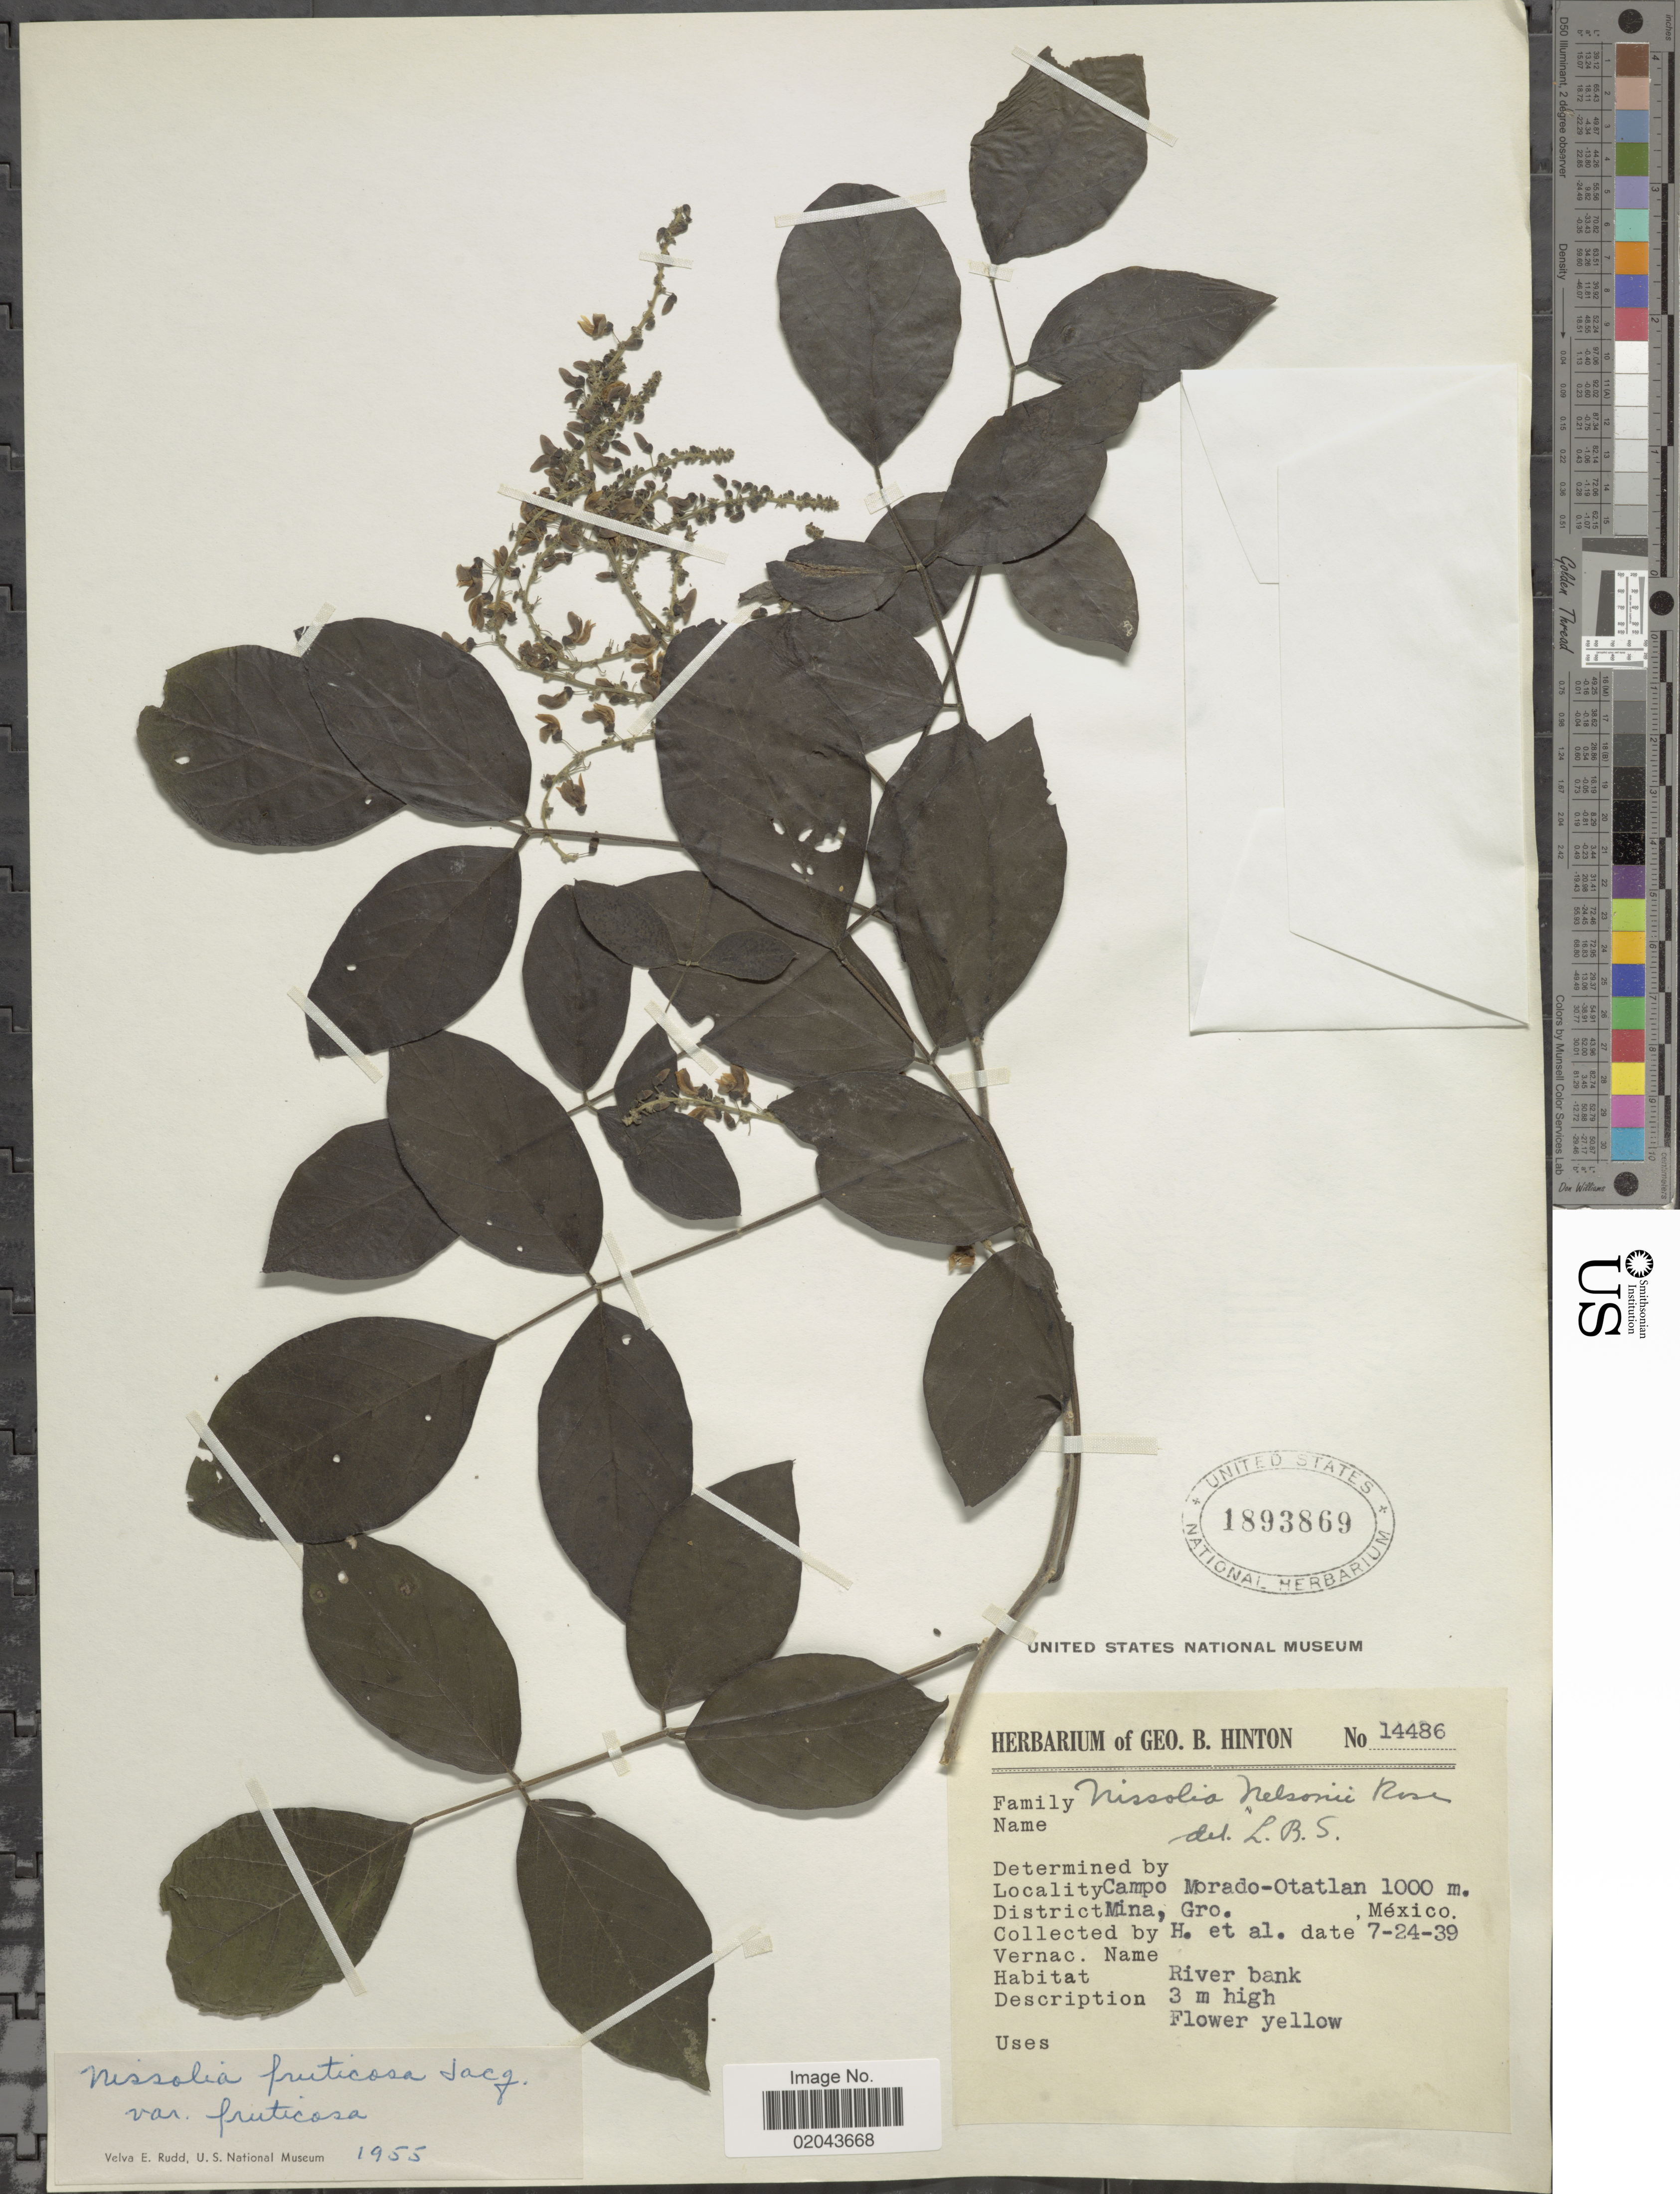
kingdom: Plantae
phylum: Tracheophyta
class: Magnoliopsida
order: Fabales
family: Fabaceae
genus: Nissolia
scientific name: Nissolia fruticosa var. fruticosa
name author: Jacq.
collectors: G. B. Hinton & et al.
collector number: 14486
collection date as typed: Transcribed d/m/y: 24/7/39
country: Mexico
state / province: Guerrero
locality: Campo Morado-Otatlan, District Mina, river bank.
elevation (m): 1000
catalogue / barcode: US 1893869